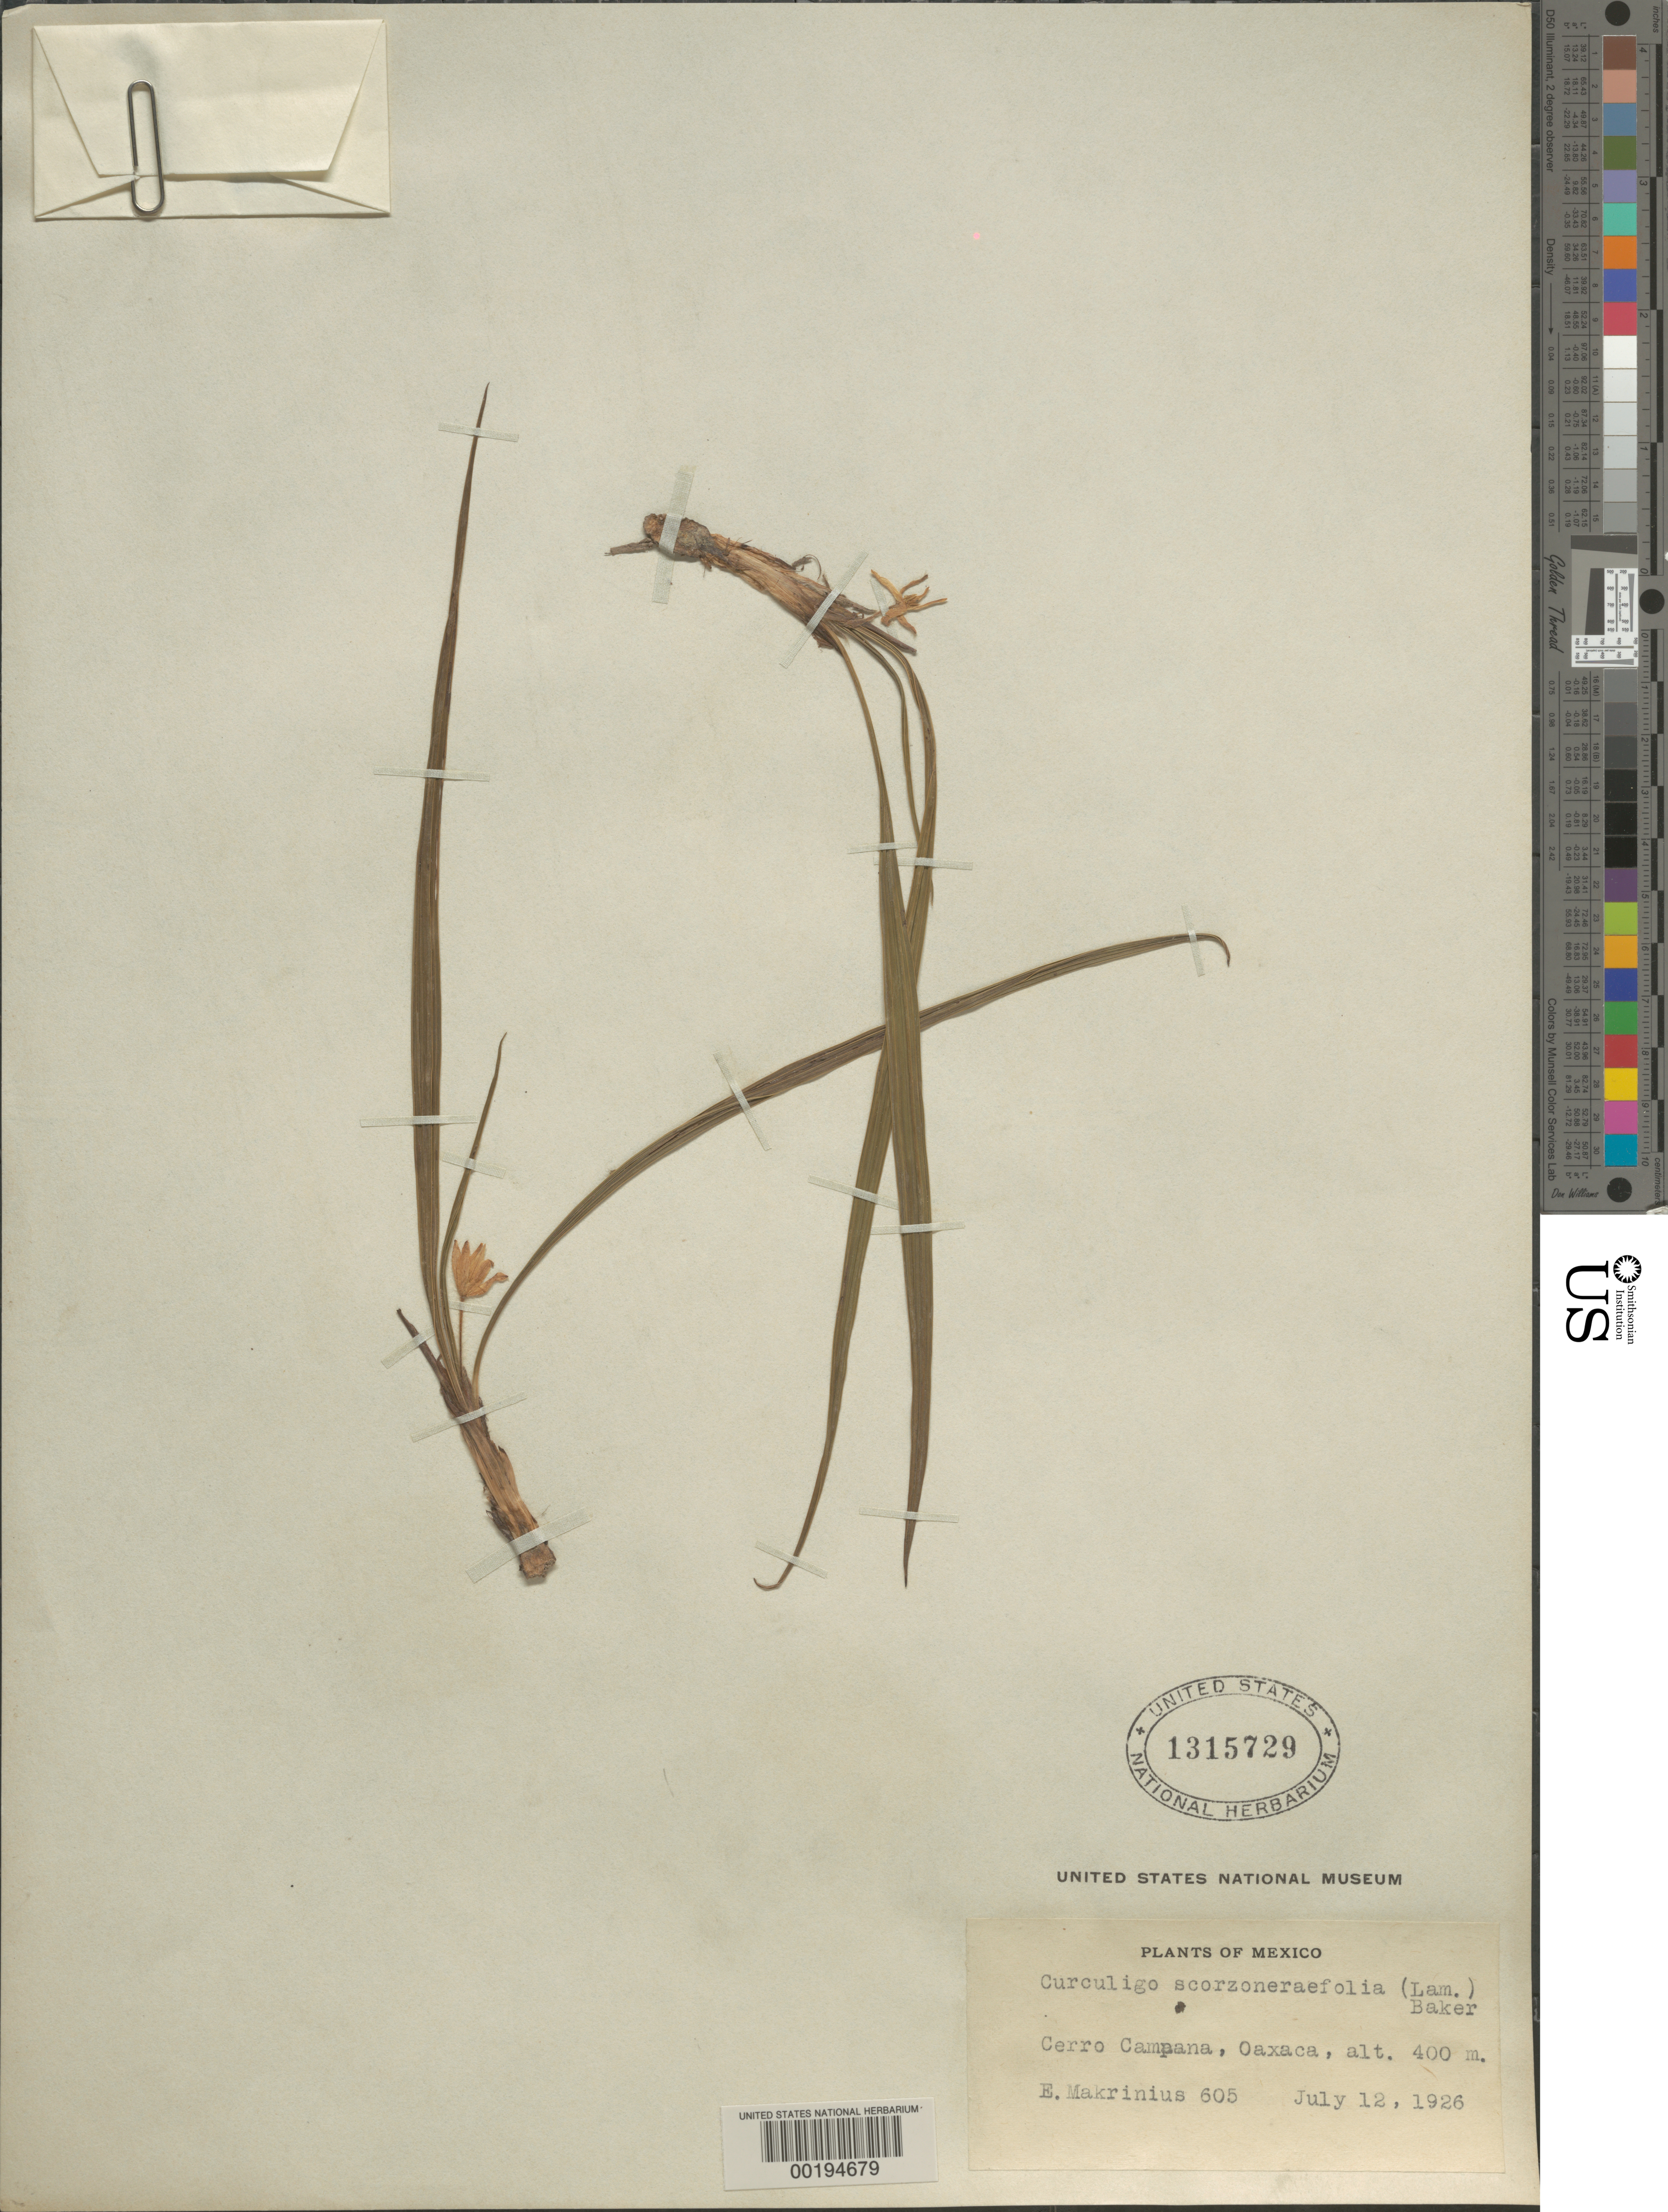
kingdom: Plantae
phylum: Tracheophyta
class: Liliopsida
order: Asparagales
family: Hypoxidaceae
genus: Curculigo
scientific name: Curculigo scorzonerifolia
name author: (Lam.) Baker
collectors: E. Makrinius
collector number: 605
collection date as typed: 12 Jul 1926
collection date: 1926-07-12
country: Mexico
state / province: Oaxaca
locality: Cerro campana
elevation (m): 400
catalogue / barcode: US 1315729